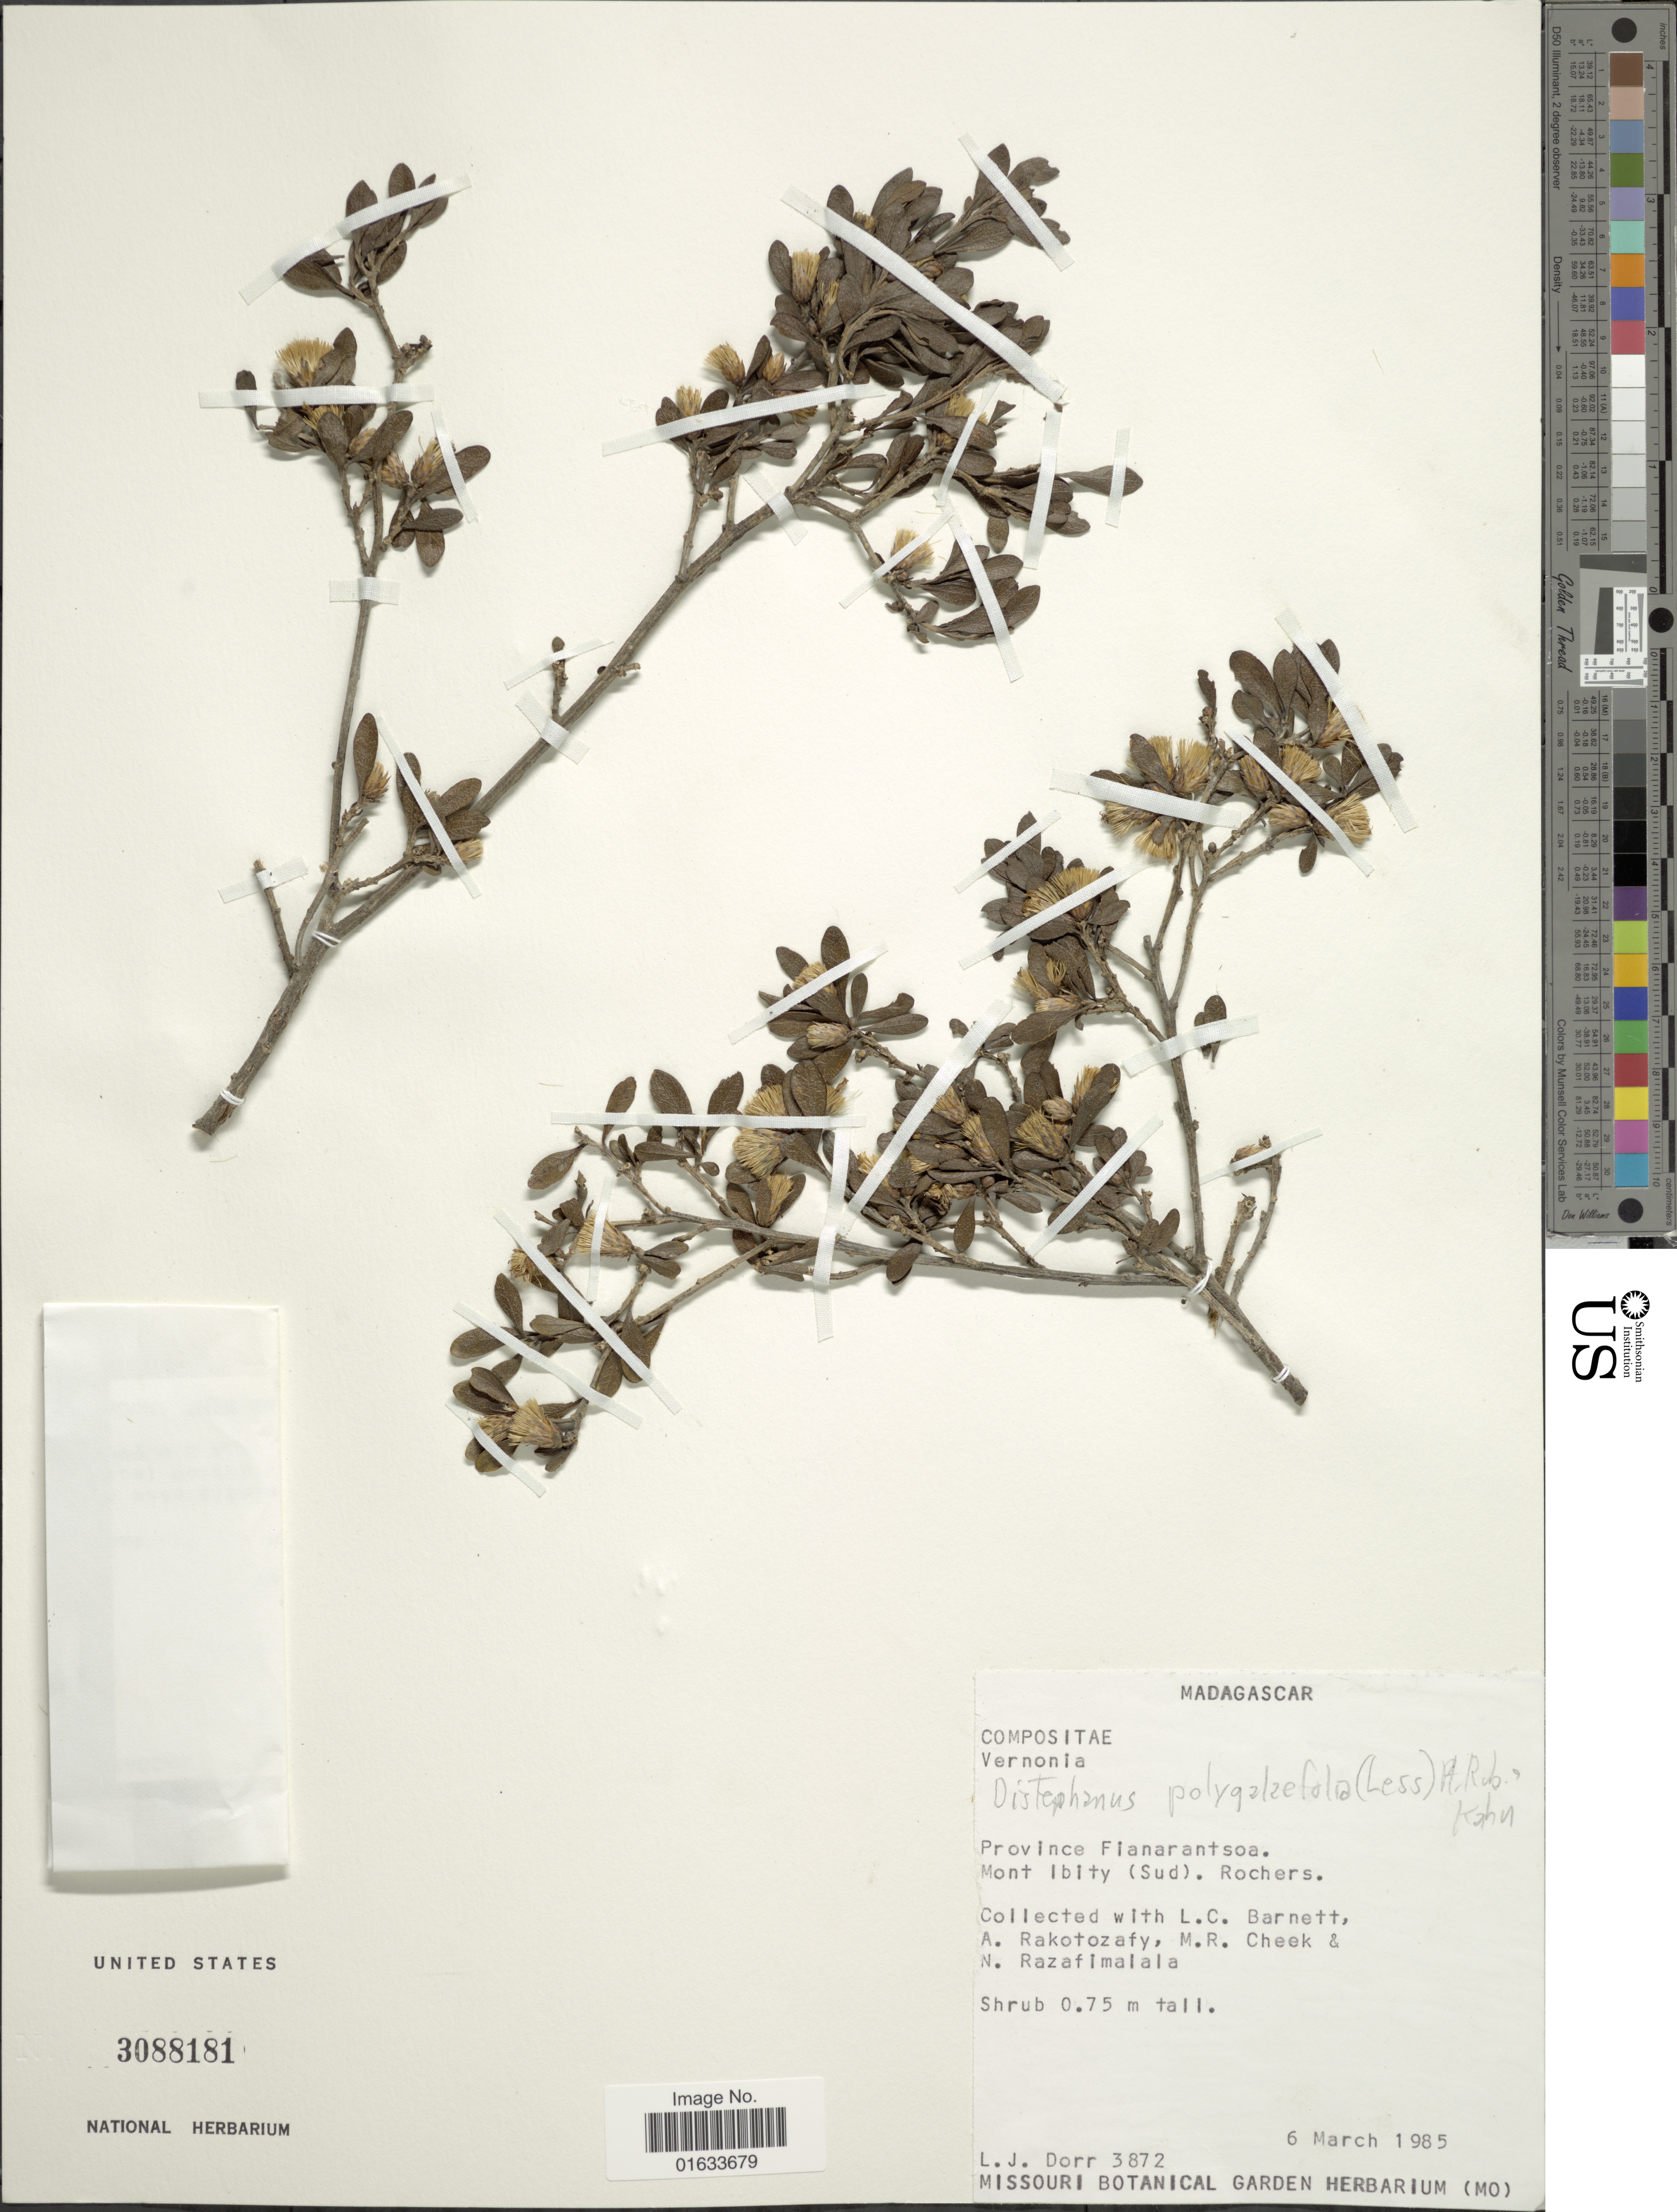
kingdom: Plantae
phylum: Tracheophyta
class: Magnoliopsida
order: Asterales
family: Asteraceae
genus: Distephanus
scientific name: Distephanus polygalaefolia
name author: (Less.) H. Rob. & B. Kahn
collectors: L. J. Dorr, L. C. Barnett, A. Rakotozafy, M. Cheek & N. Razafimalala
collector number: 3872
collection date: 1985-03-06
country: Madagascar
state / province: Vakinankaratra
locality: Province Fianarantsoa. Mont Ibity (Sud). Rochers.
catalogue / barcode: US 3088181